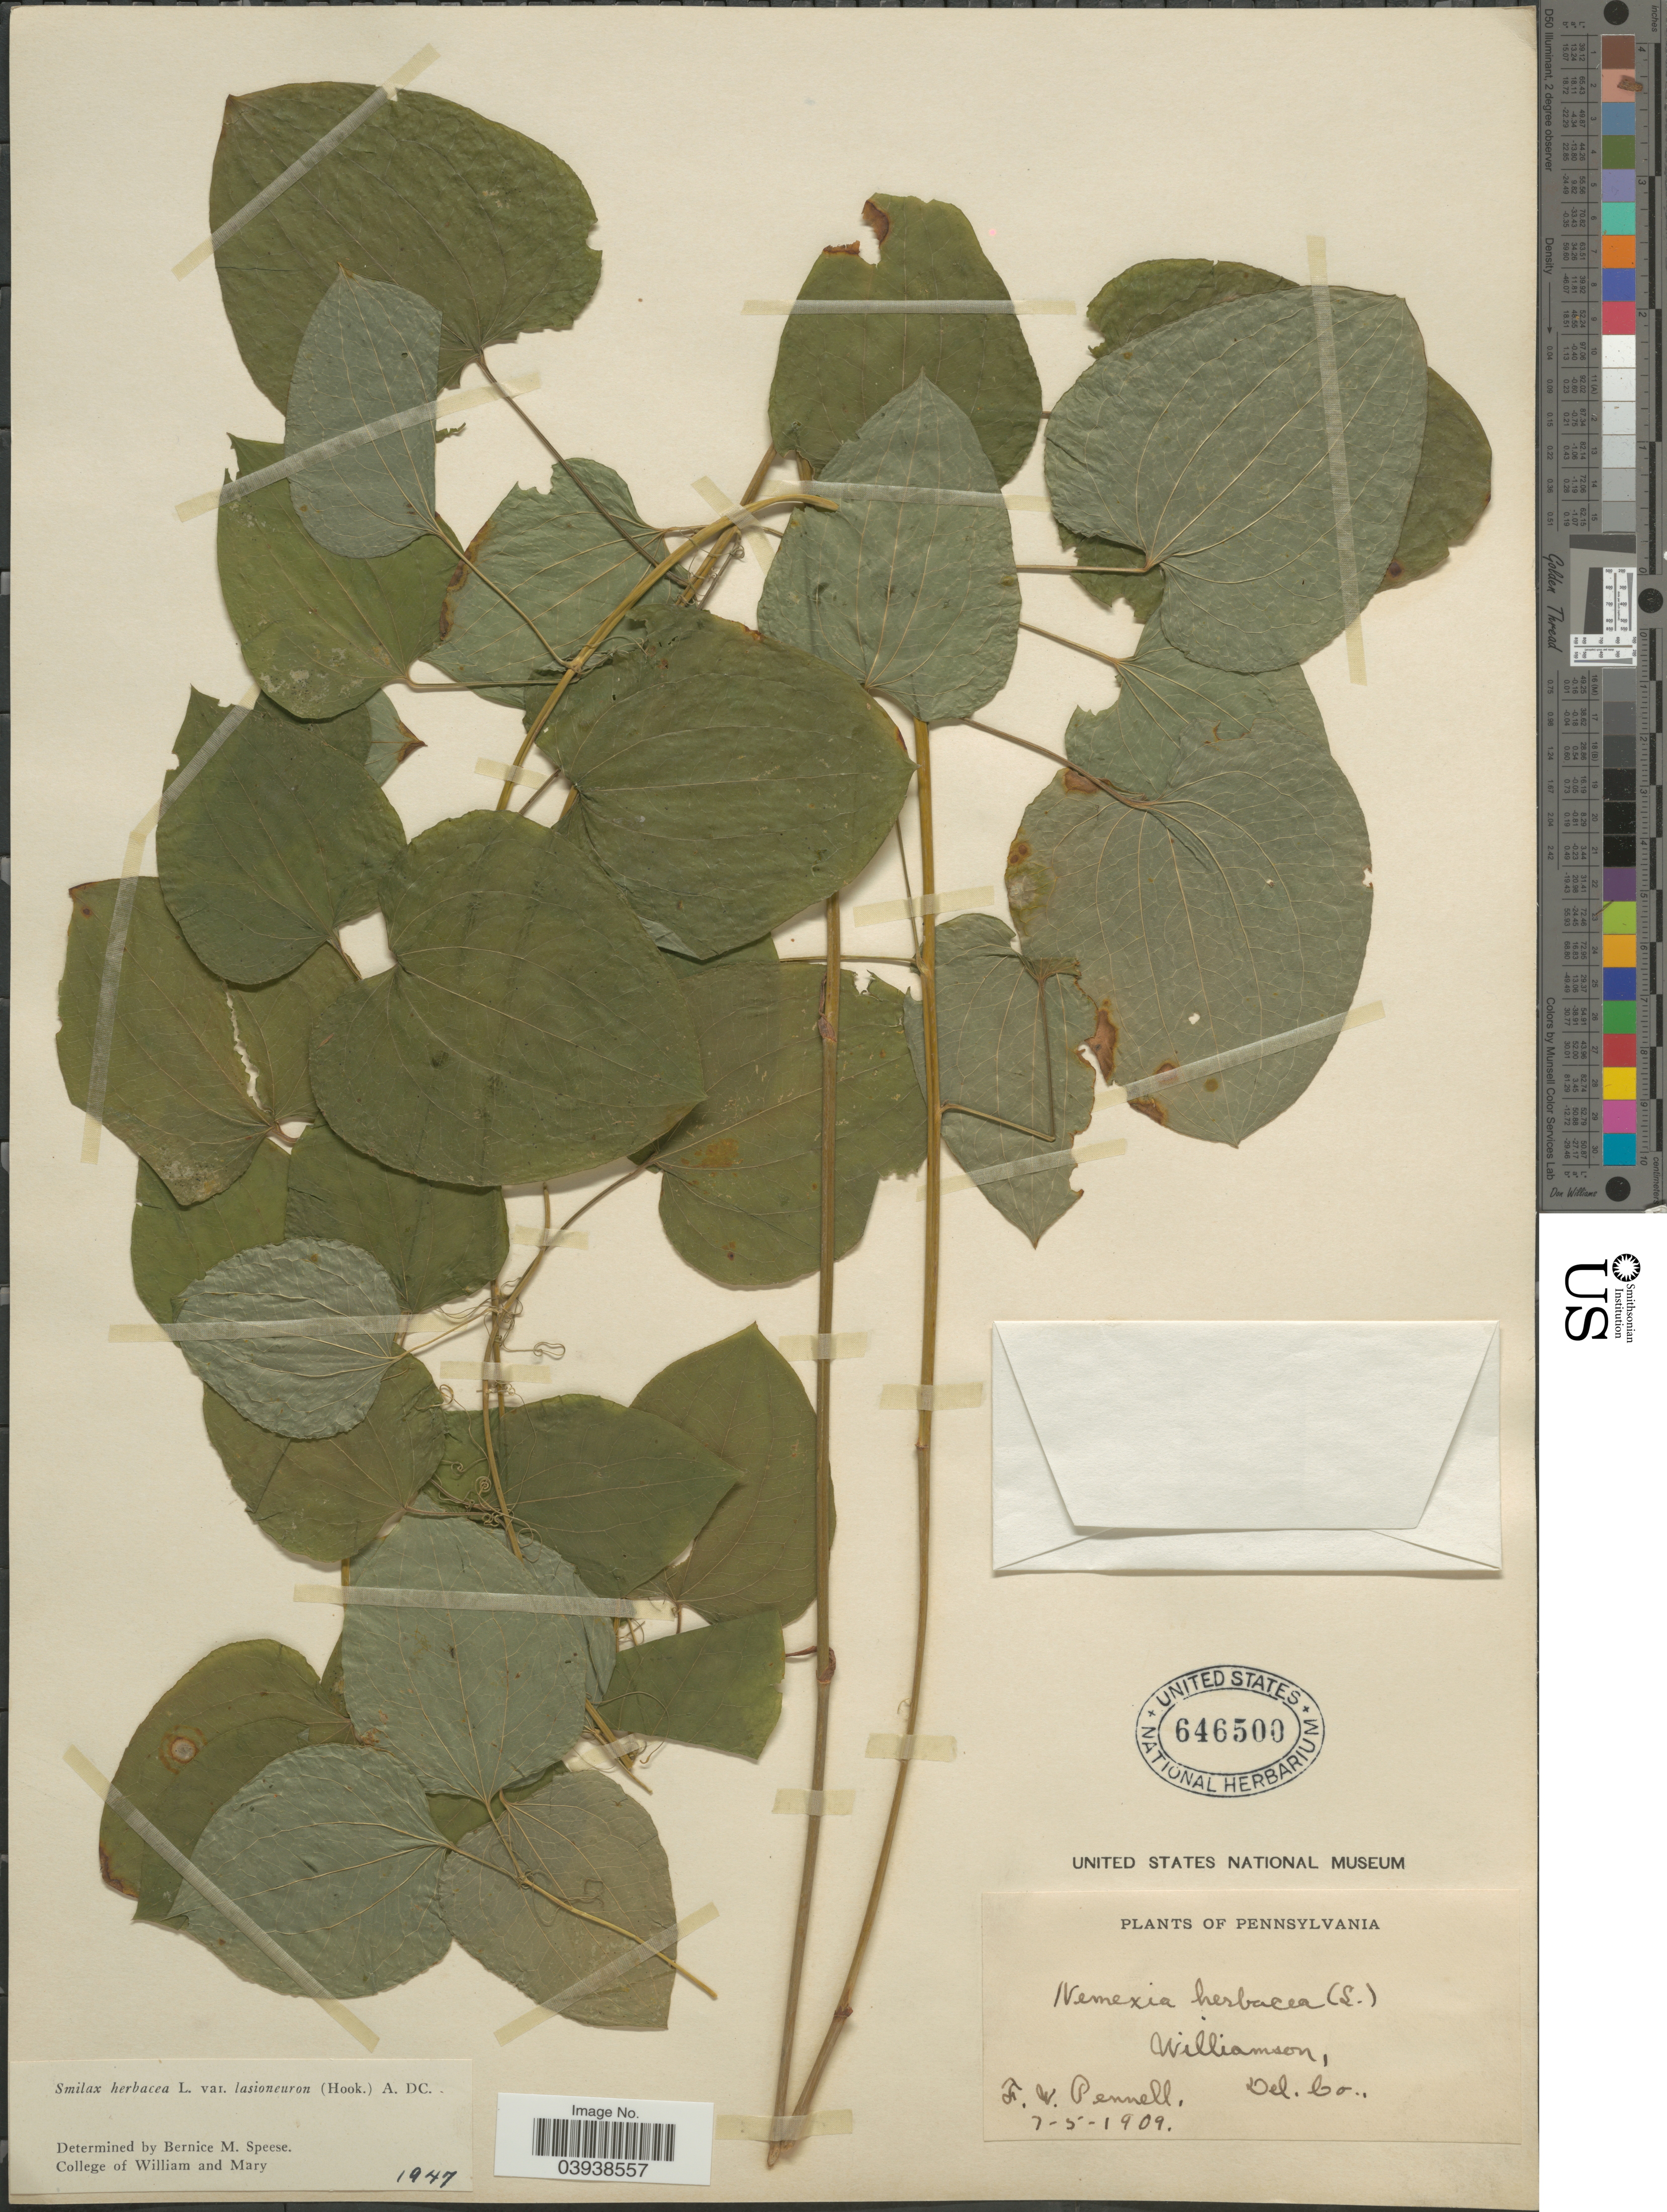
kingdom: Plantae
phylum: Tracheophyta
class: Liliopsida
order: Liliales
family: Smilacaceae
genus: Smilax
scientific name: Smilax herbacea var. lasioneuron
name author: (Hook.) A. DC.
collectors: F. W. Pennell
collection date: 1909-07-05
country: United States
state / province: Pennsylvania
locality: Williamson, Del. Co.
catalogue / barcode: US 646500